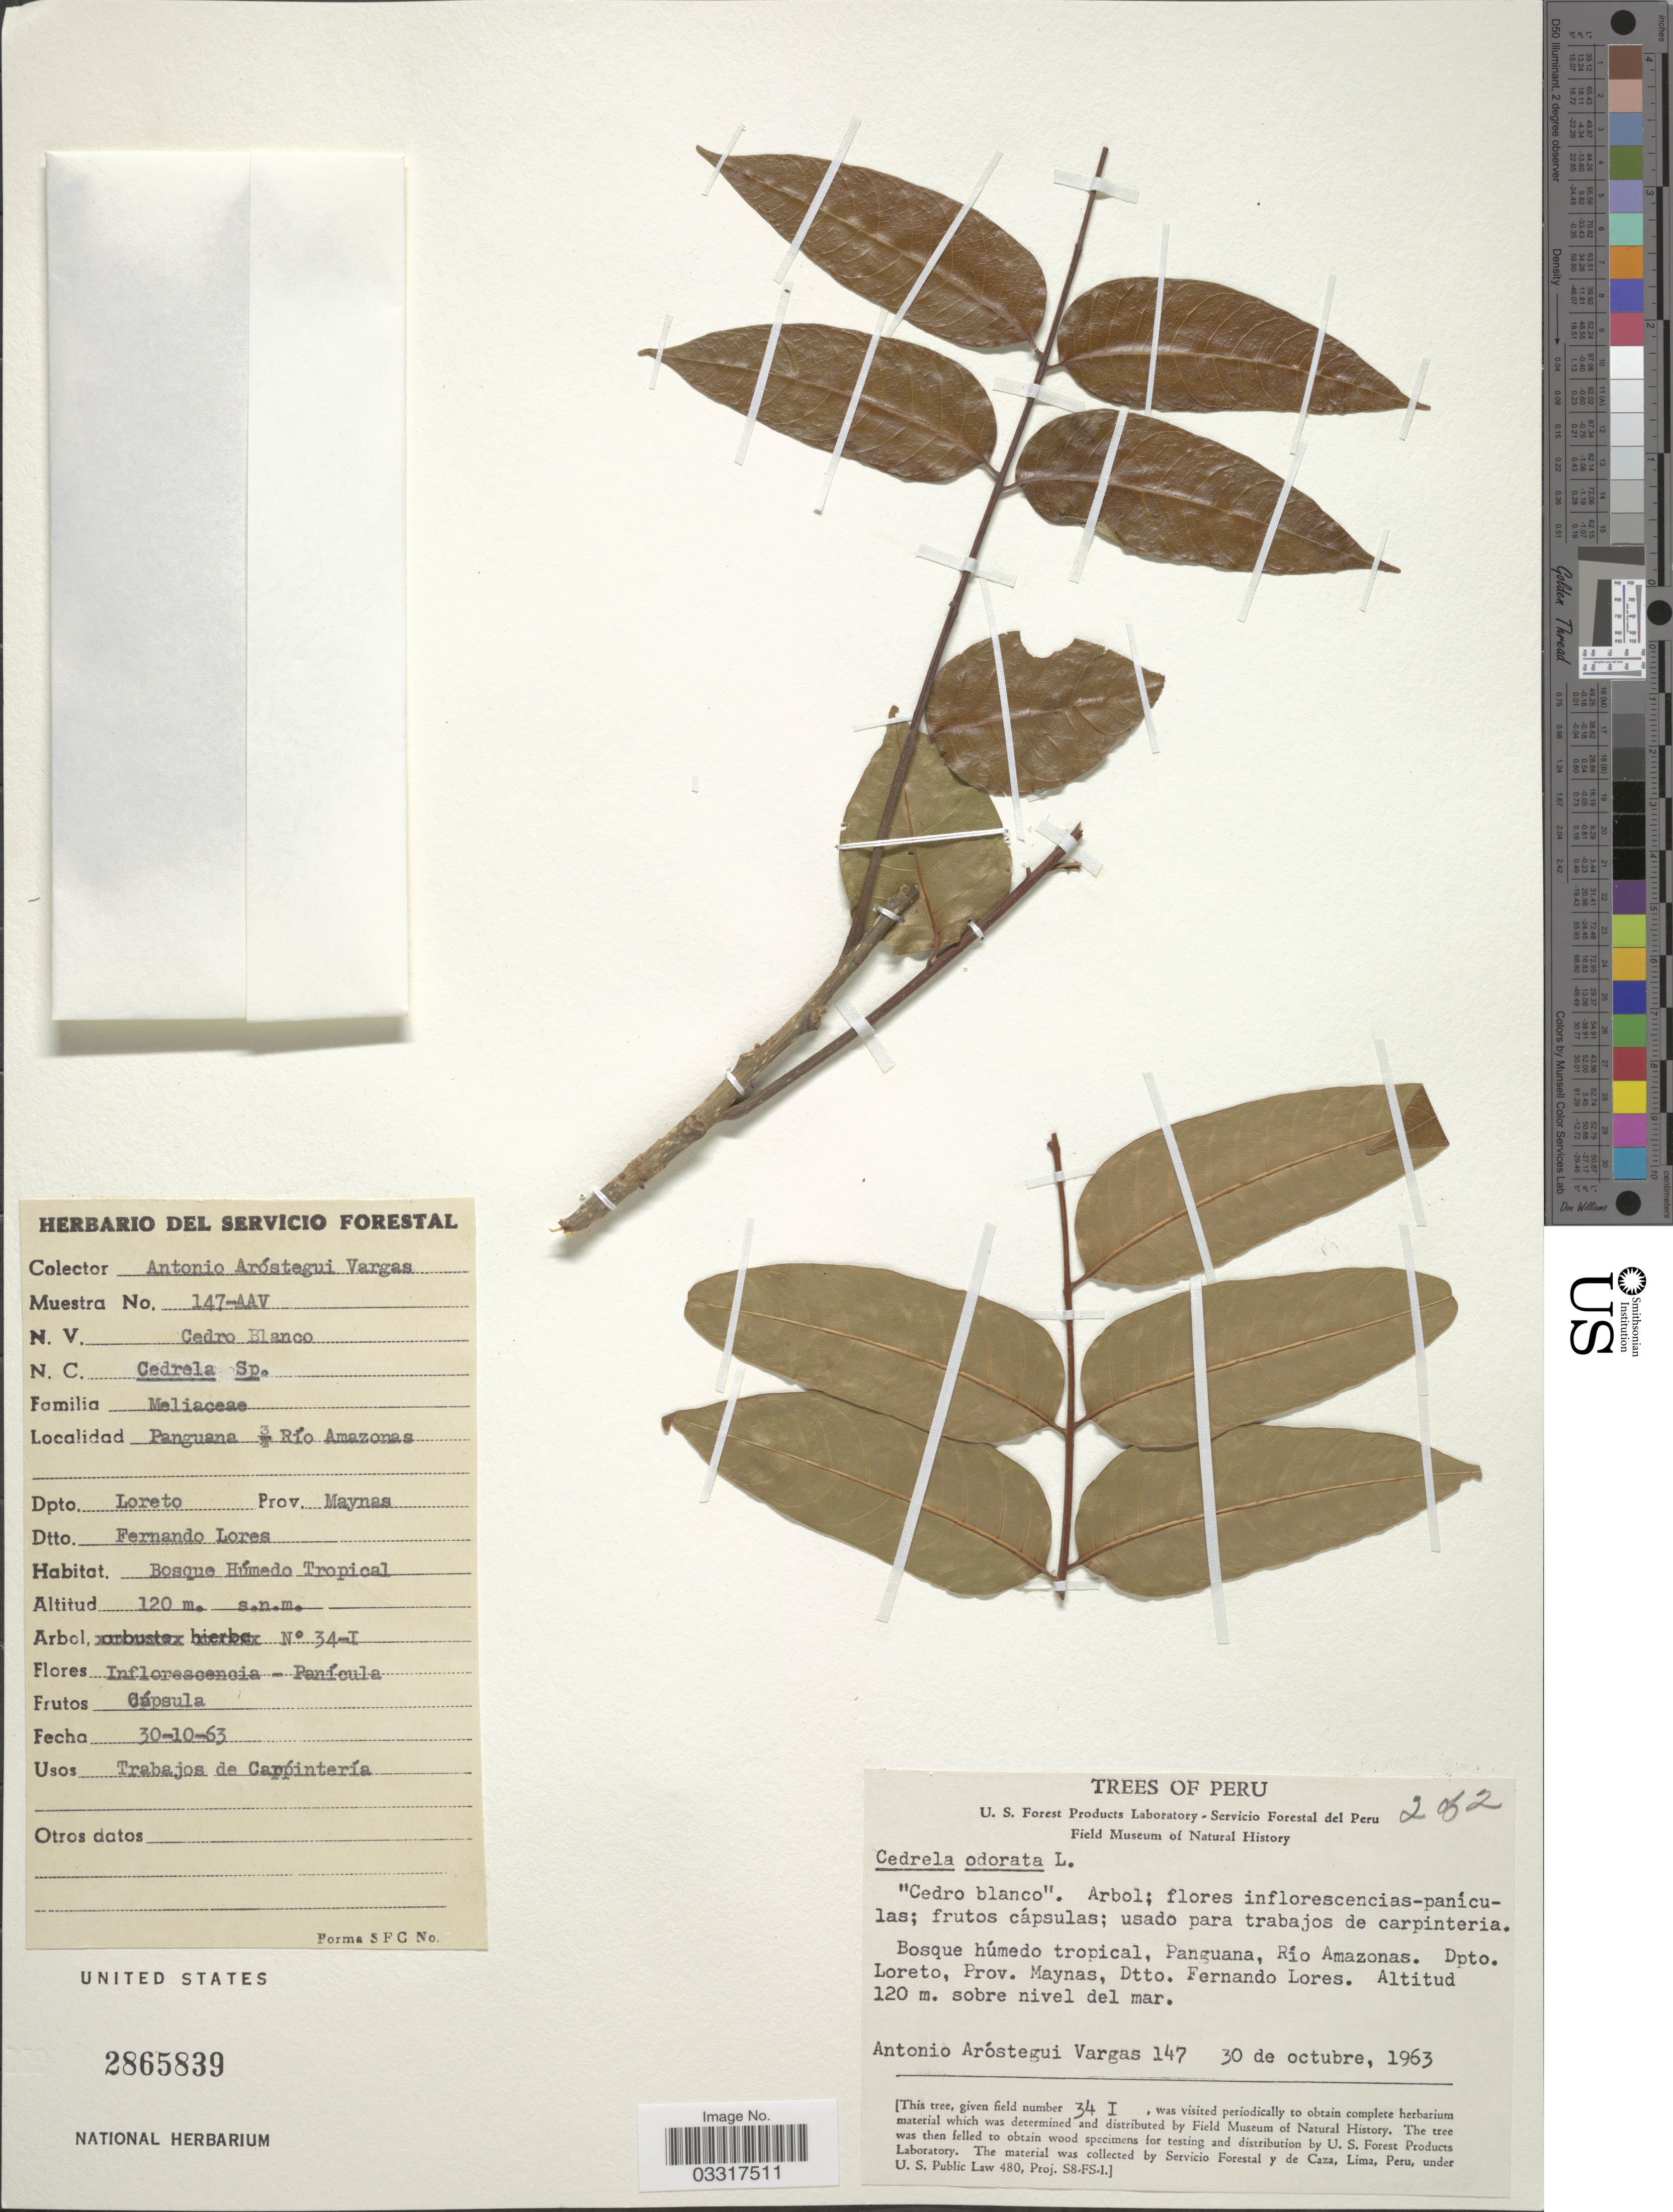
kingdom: Plantae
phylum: Tracheophyta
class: Magnoliopsida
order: Sapindales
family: Meliaceae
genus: Cedrela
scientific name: Cedrela odorata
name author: L.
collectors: A. Vargas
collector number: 147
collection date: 1963-10-30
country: Peru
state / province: Loreto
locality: Bosque húmedo tropical, Panguana, Río Amazonas, Dpto. Loreto, Prov. Maynas, Dtto. Fernando Lores.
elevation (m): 120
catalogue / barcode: US 2865839